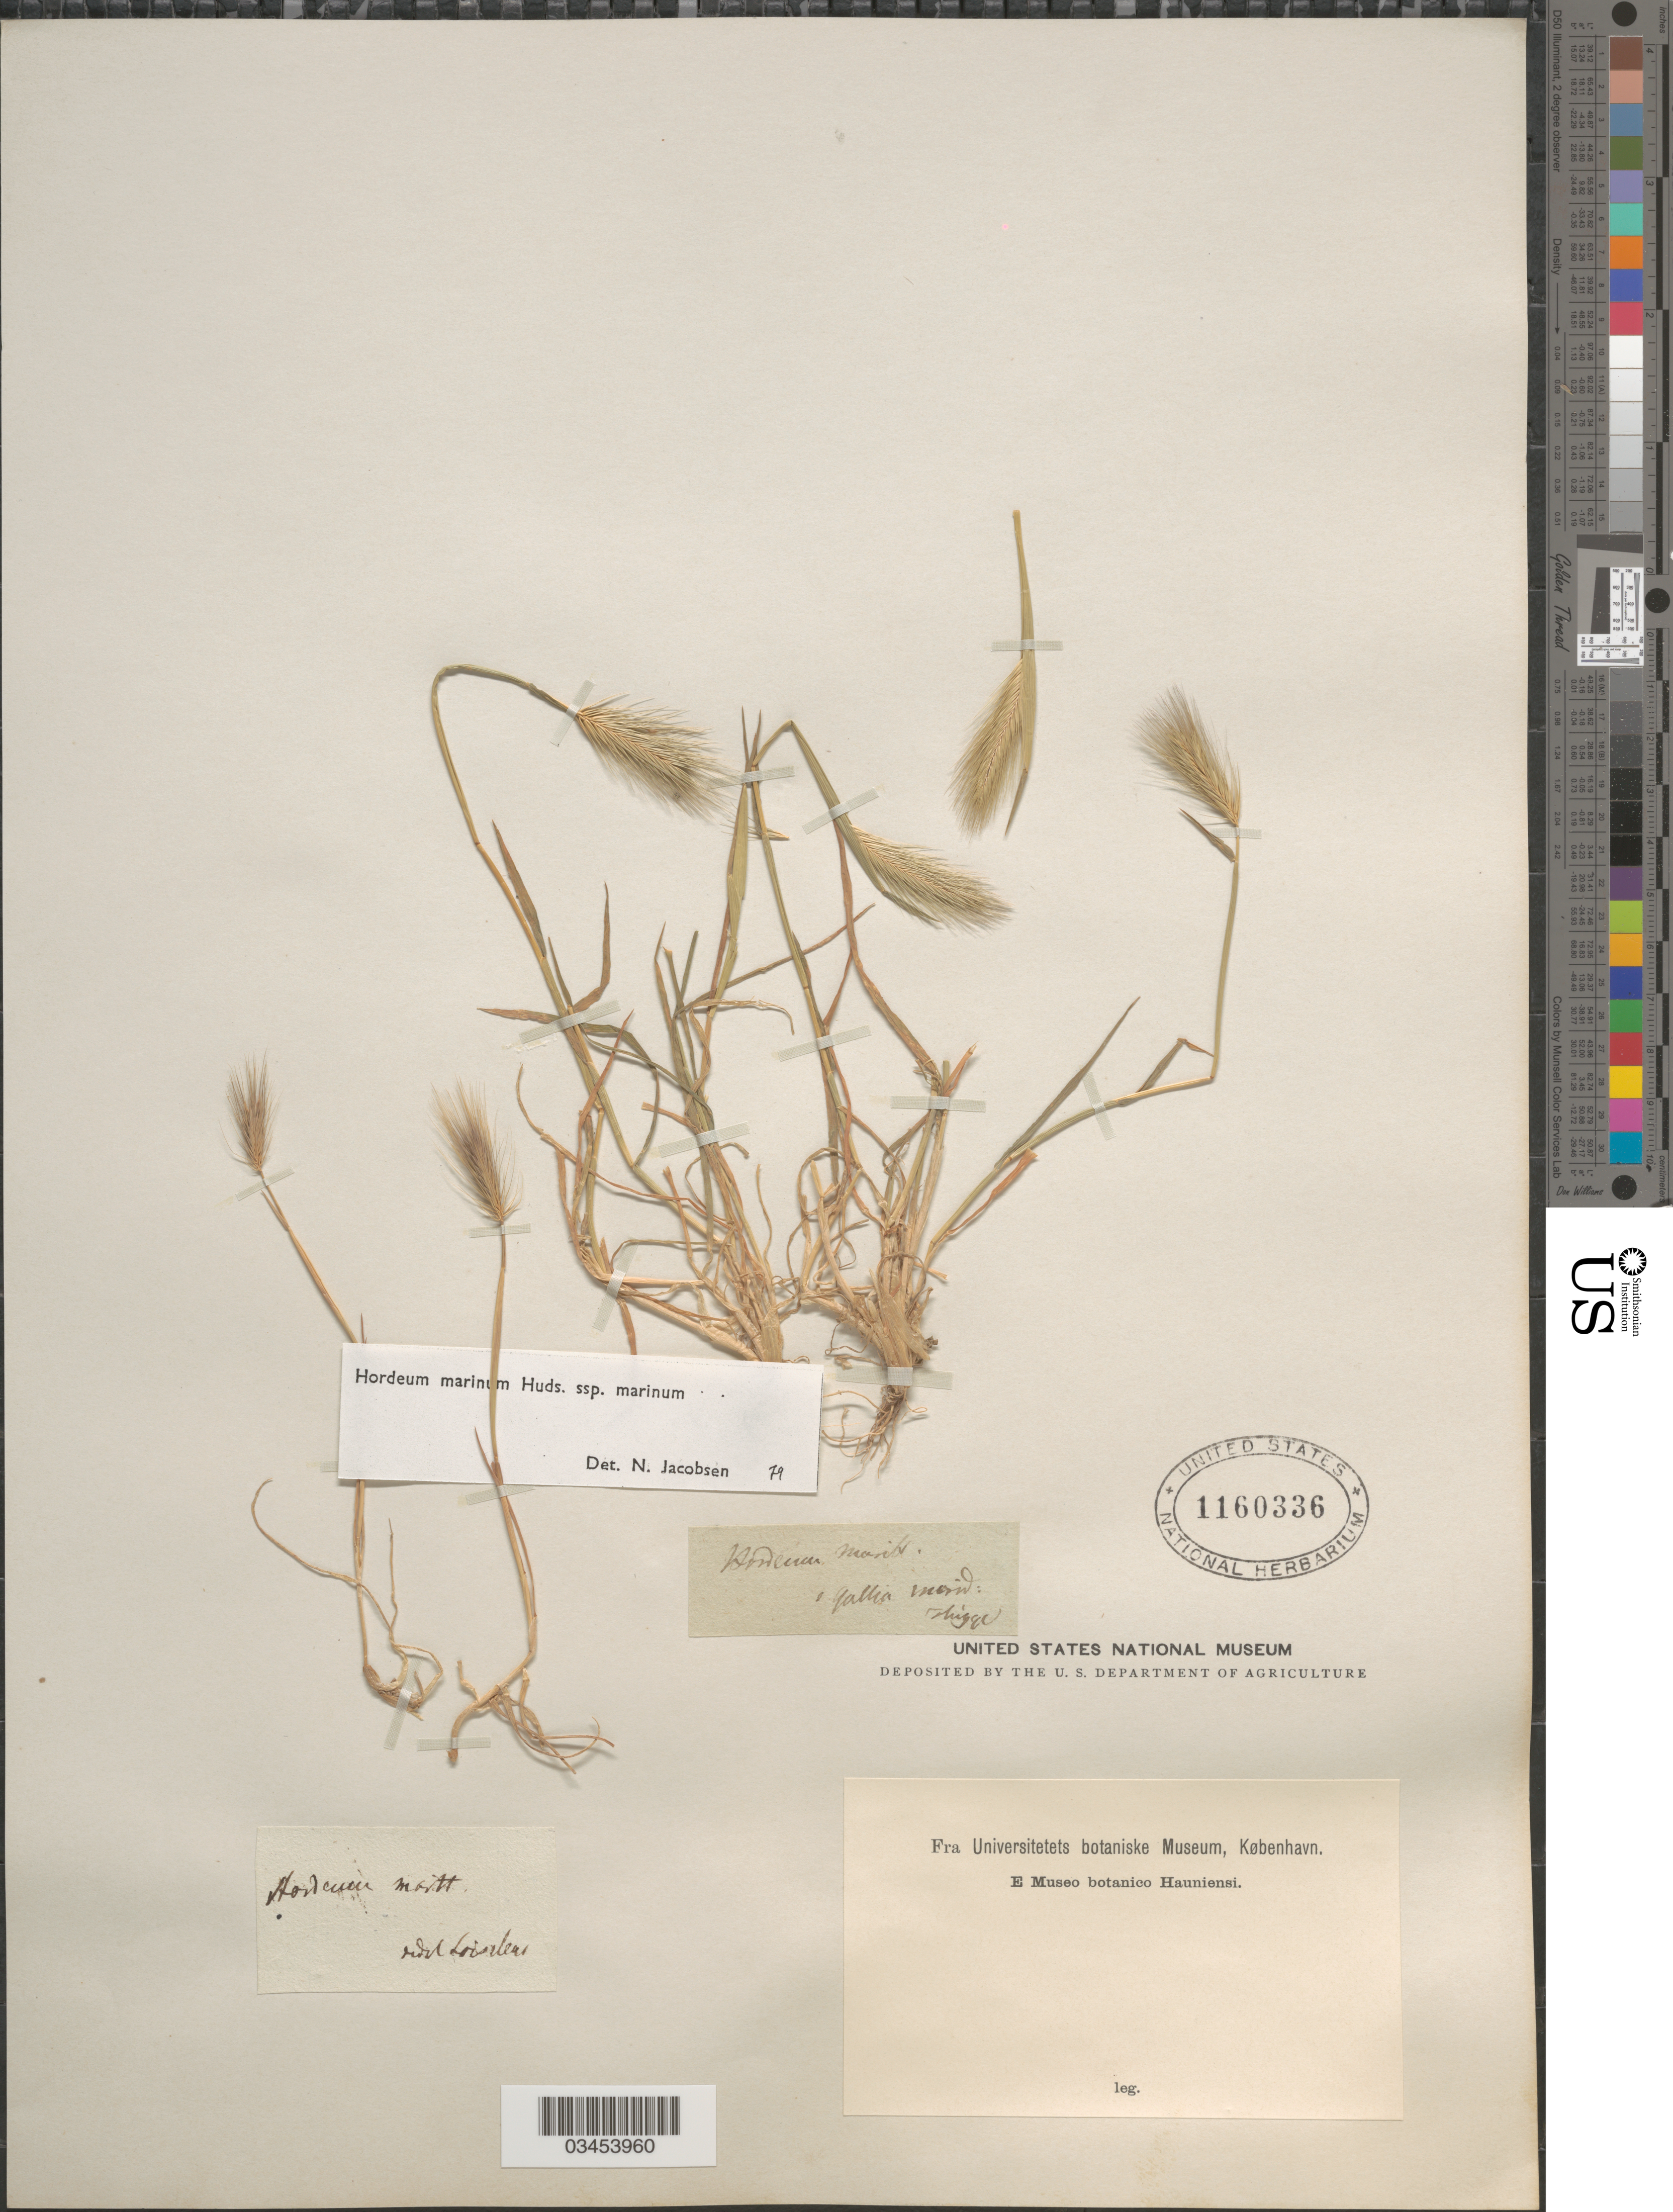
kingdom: Plantae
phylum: Tracheophyta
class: Liliopsida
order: Poales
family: Poaceae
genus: Hordeum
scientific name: Hordeum marinum subsp. marinum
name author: Huds.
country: France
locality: Gallia merid.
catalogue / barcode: US 1160336